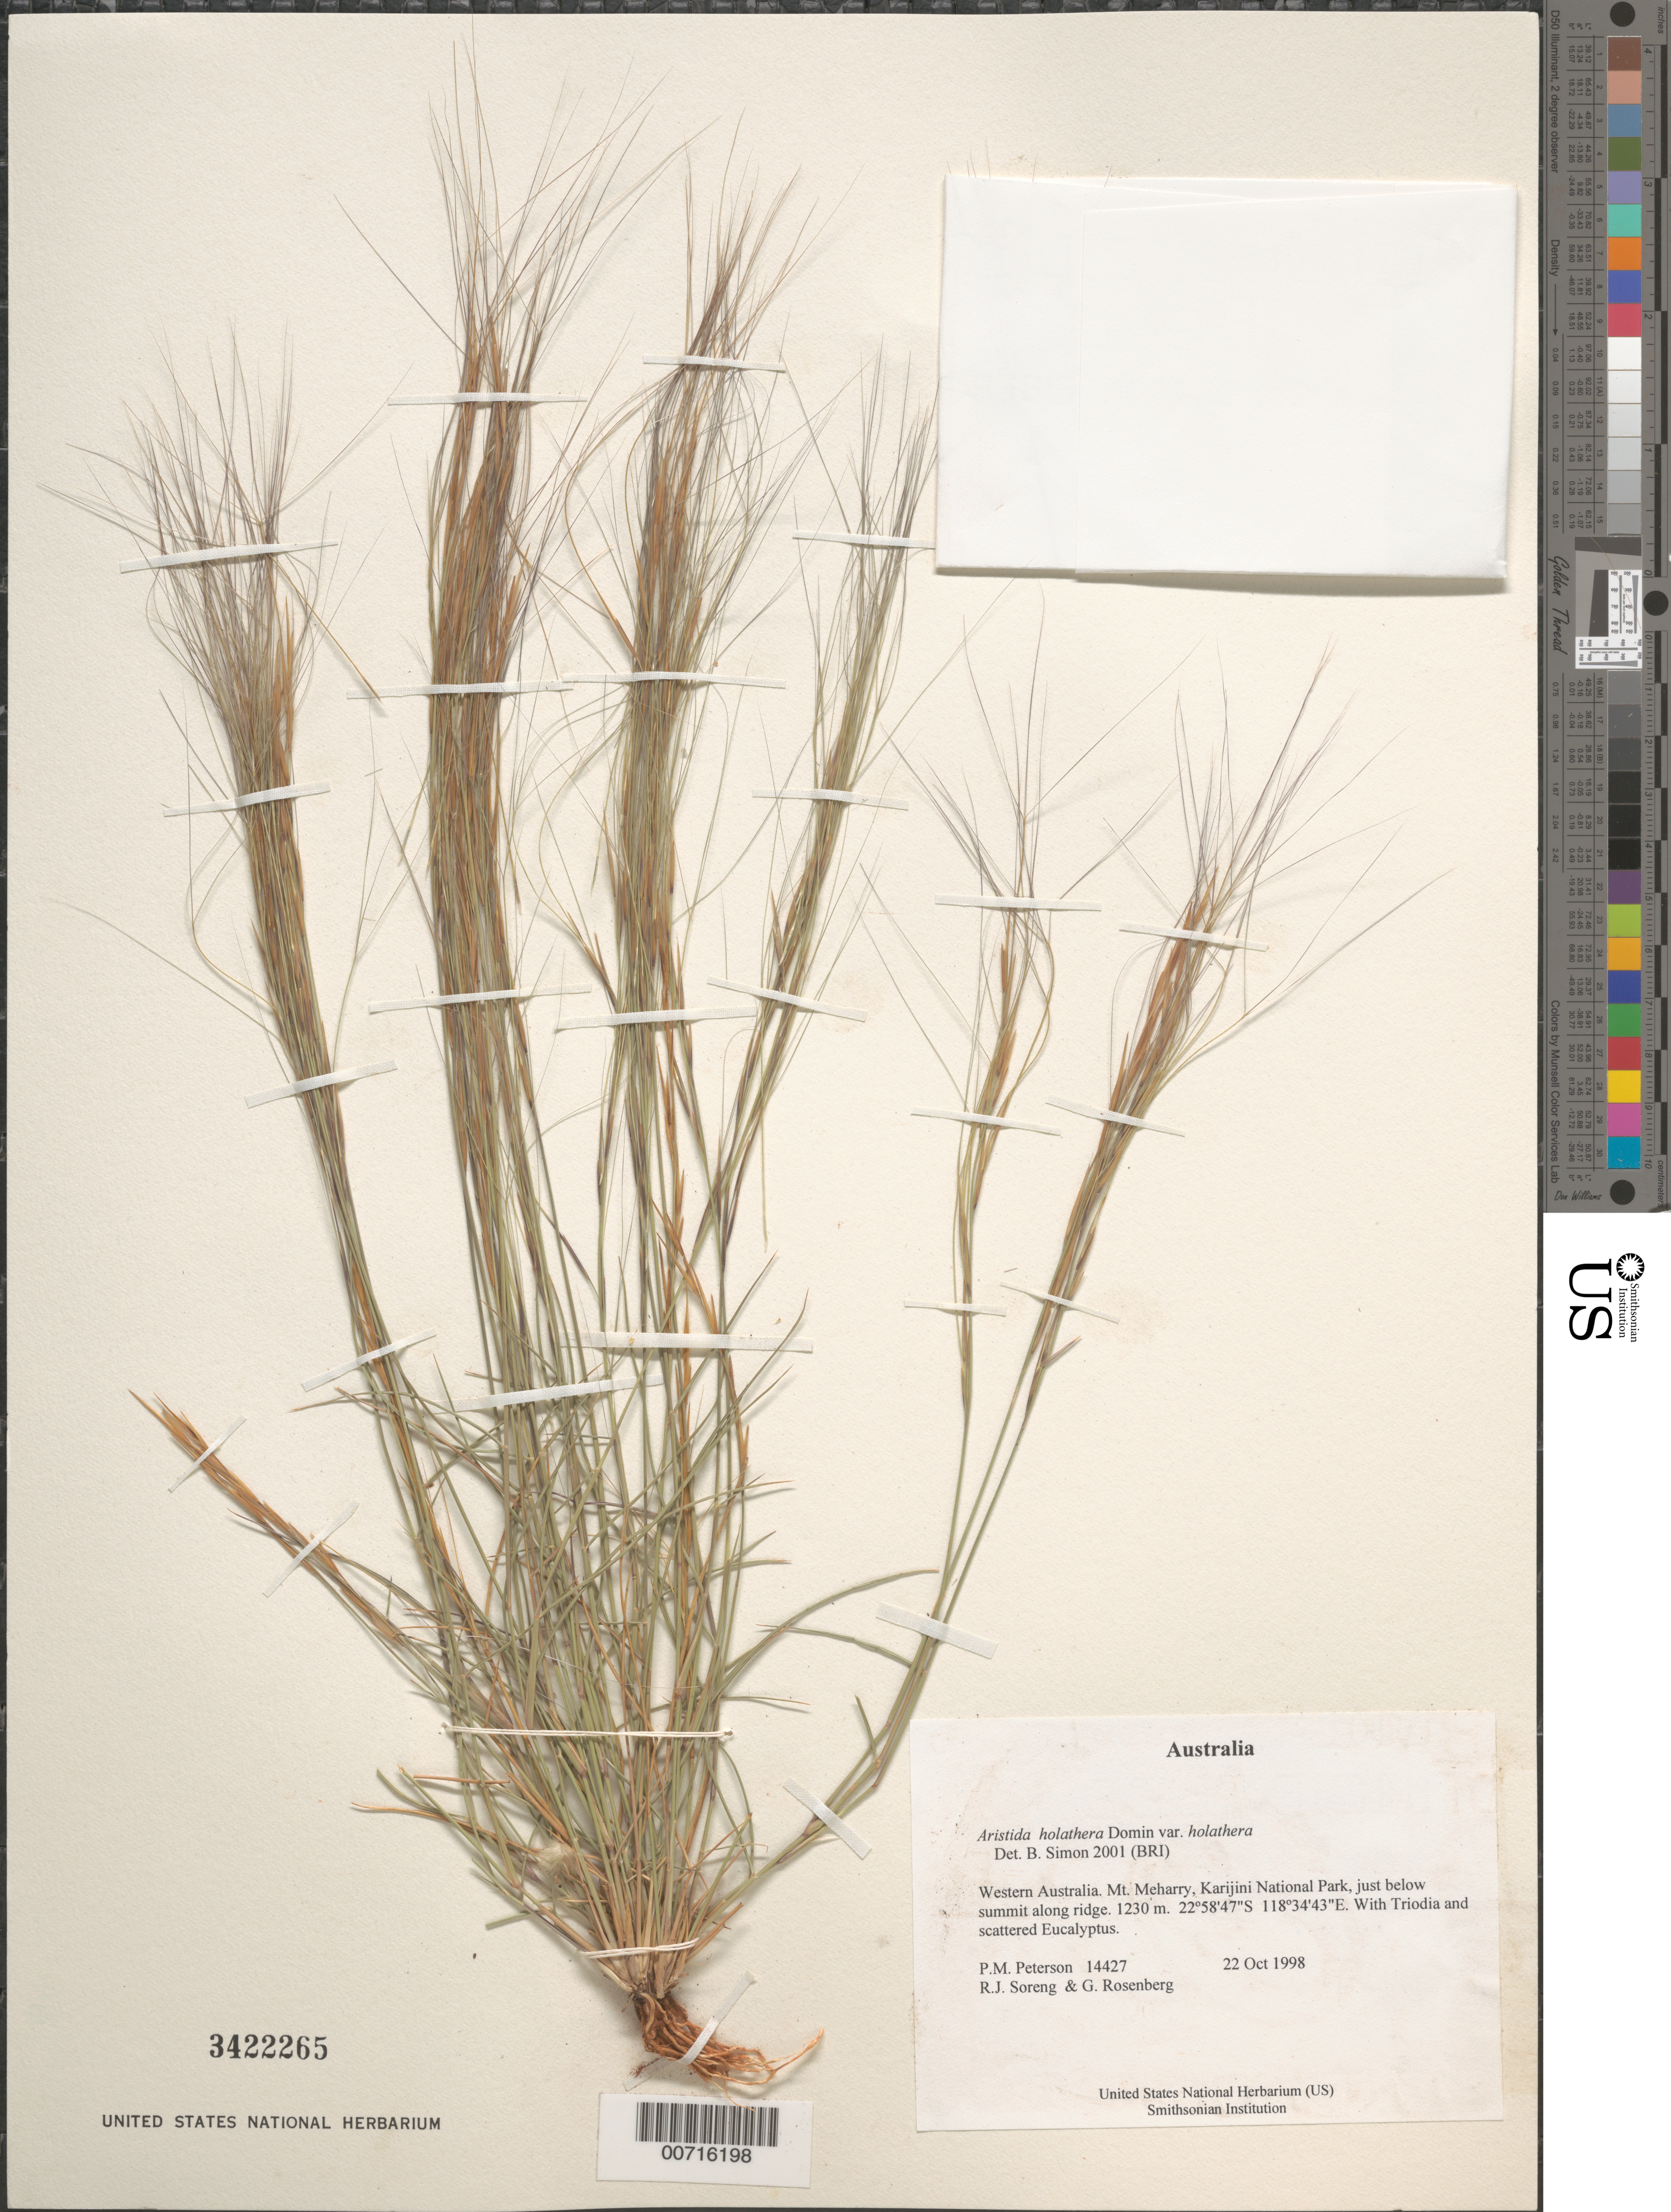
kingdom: Plantae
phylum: Tracheophyta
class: Liliopsida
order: Poales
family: Poaceae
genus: Aristida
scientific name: Aristida holathera var. holathera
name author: Domin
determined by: Simon, B.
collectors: P. M. Peterson, R. J. Soreng & G. Rosenberg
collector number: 14427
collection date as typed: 22 Oct 1998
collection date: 1998-10-22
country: Australia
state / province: Western Australia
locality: Mt. Meharry, Karijini National Park, just below summit along ridge.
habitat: With Triodia and scattered Eucalyptus.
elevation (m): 1230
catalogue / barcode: US 3422265